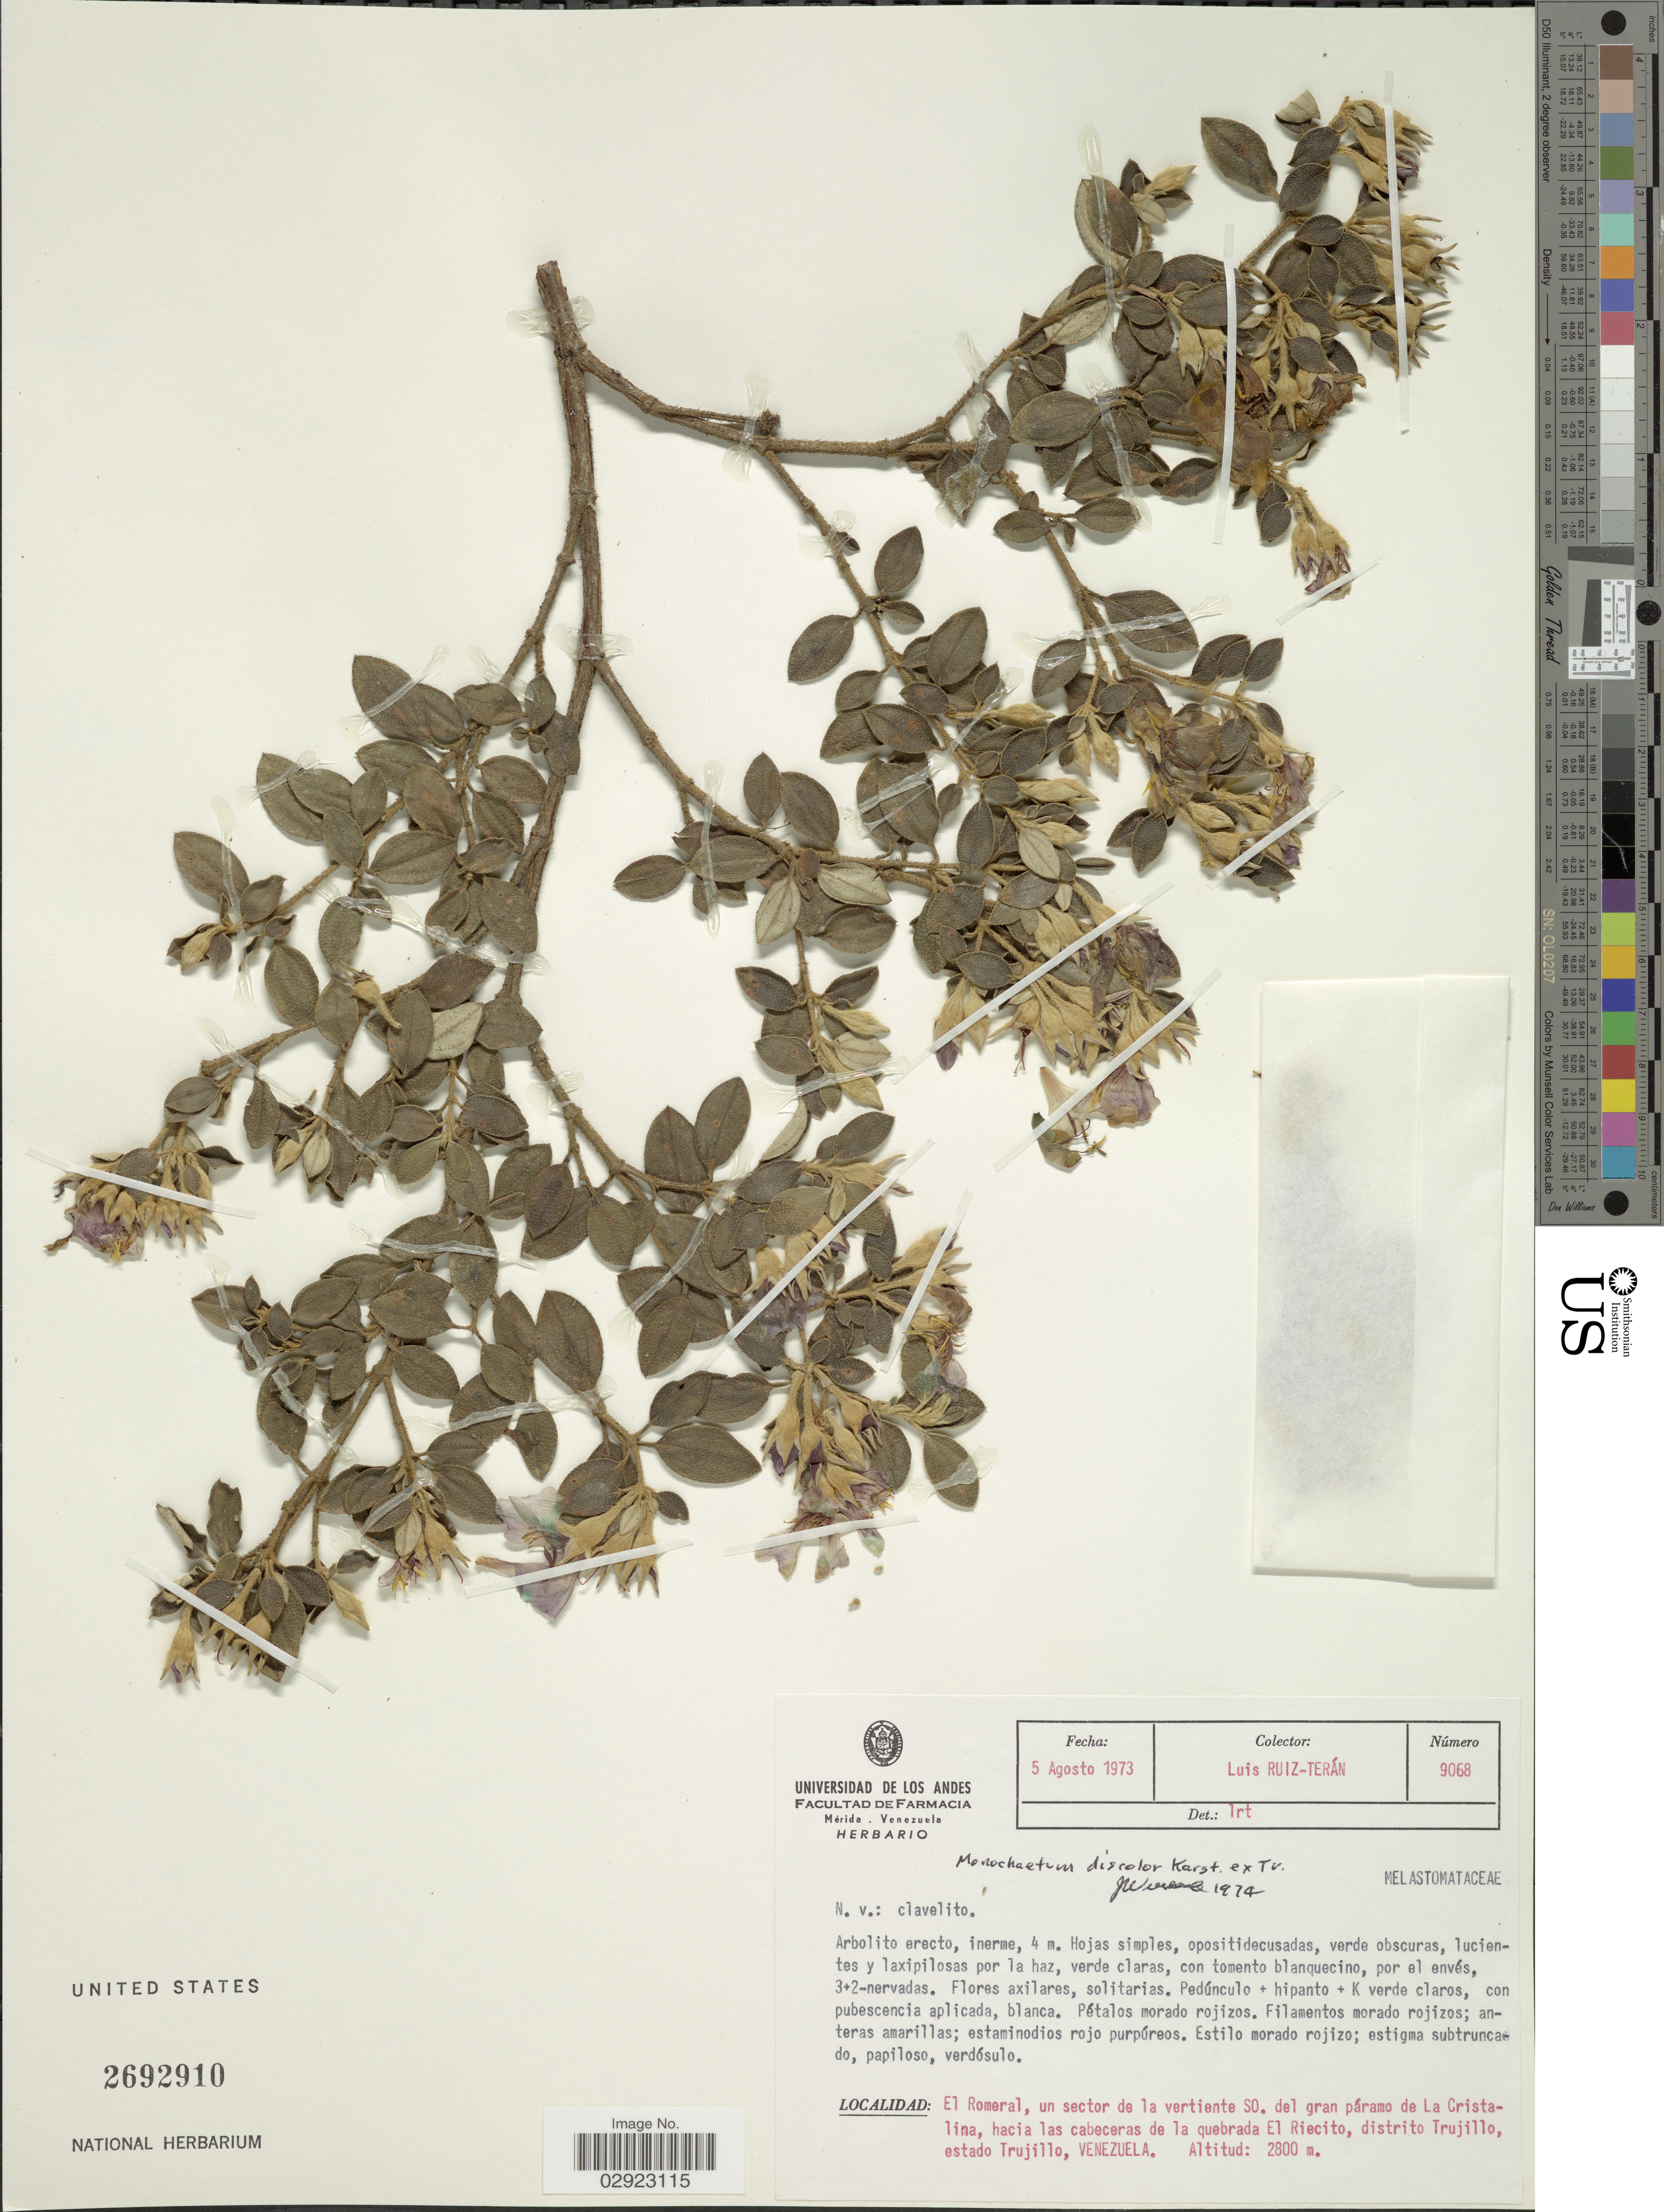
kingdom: Plantae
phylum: Tracheophyta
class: Magnoliopsida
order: Myrtales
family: Melastomataceae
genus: Monochaetum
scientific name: Monochaetum discolor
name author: (Triana) H. Karst.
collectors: L. Teran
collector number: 9068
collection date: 1973-08-05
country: Venezuela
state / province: Trujillo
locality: El Romeral, un sector de la vertiente SO. del gran páramo de La Cristalina, hacia las cabeceras de la quebrada El Riecito, distrito Trujillo.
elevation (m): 2800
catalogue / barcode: US 2692910